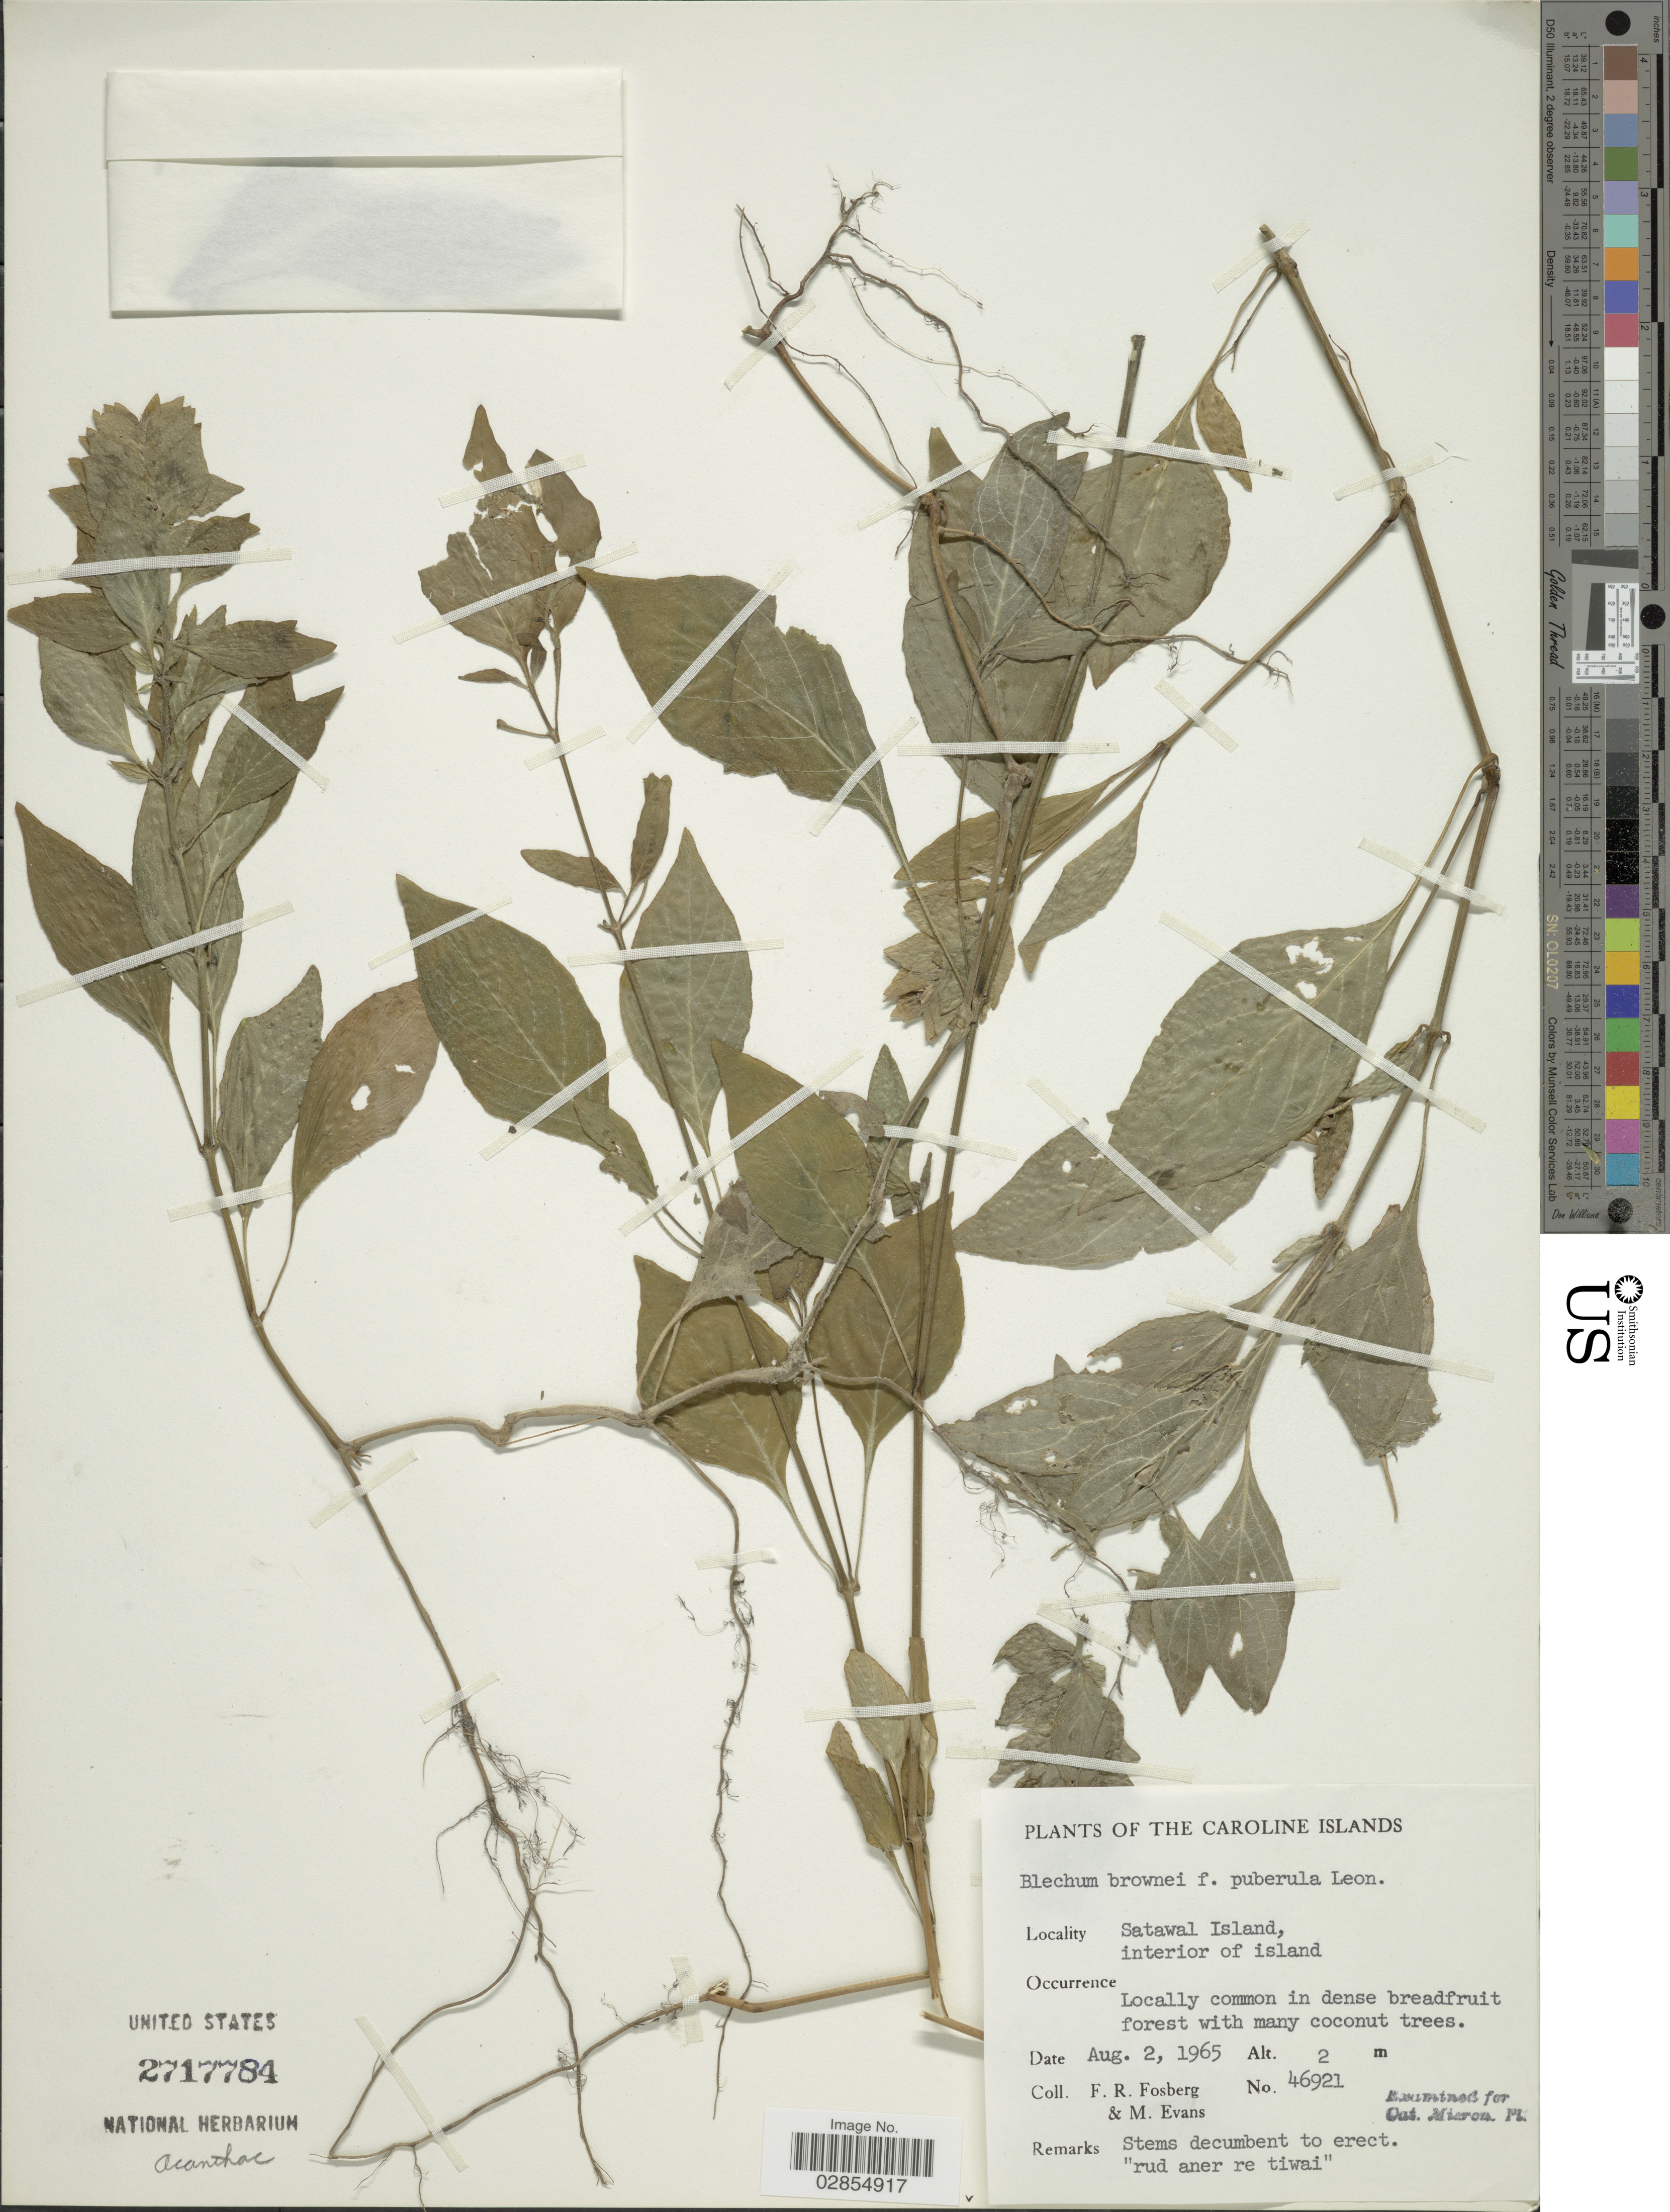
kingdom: Plantae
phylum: Tracheophyta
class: Magnoliopsida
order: Lamiales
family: Acanthaceae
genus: Blechum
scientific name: Blechum pyramidatum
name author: (Lam.) Urb.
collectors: F. R. Fosberg & M. Evans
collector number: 46921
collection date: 1965-08-02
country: Micronesia, Federated States of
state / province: Yap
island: Satawal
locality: Caroline Islands. Satawal Island, interior of island.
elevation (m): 2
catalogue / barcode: US 2717784